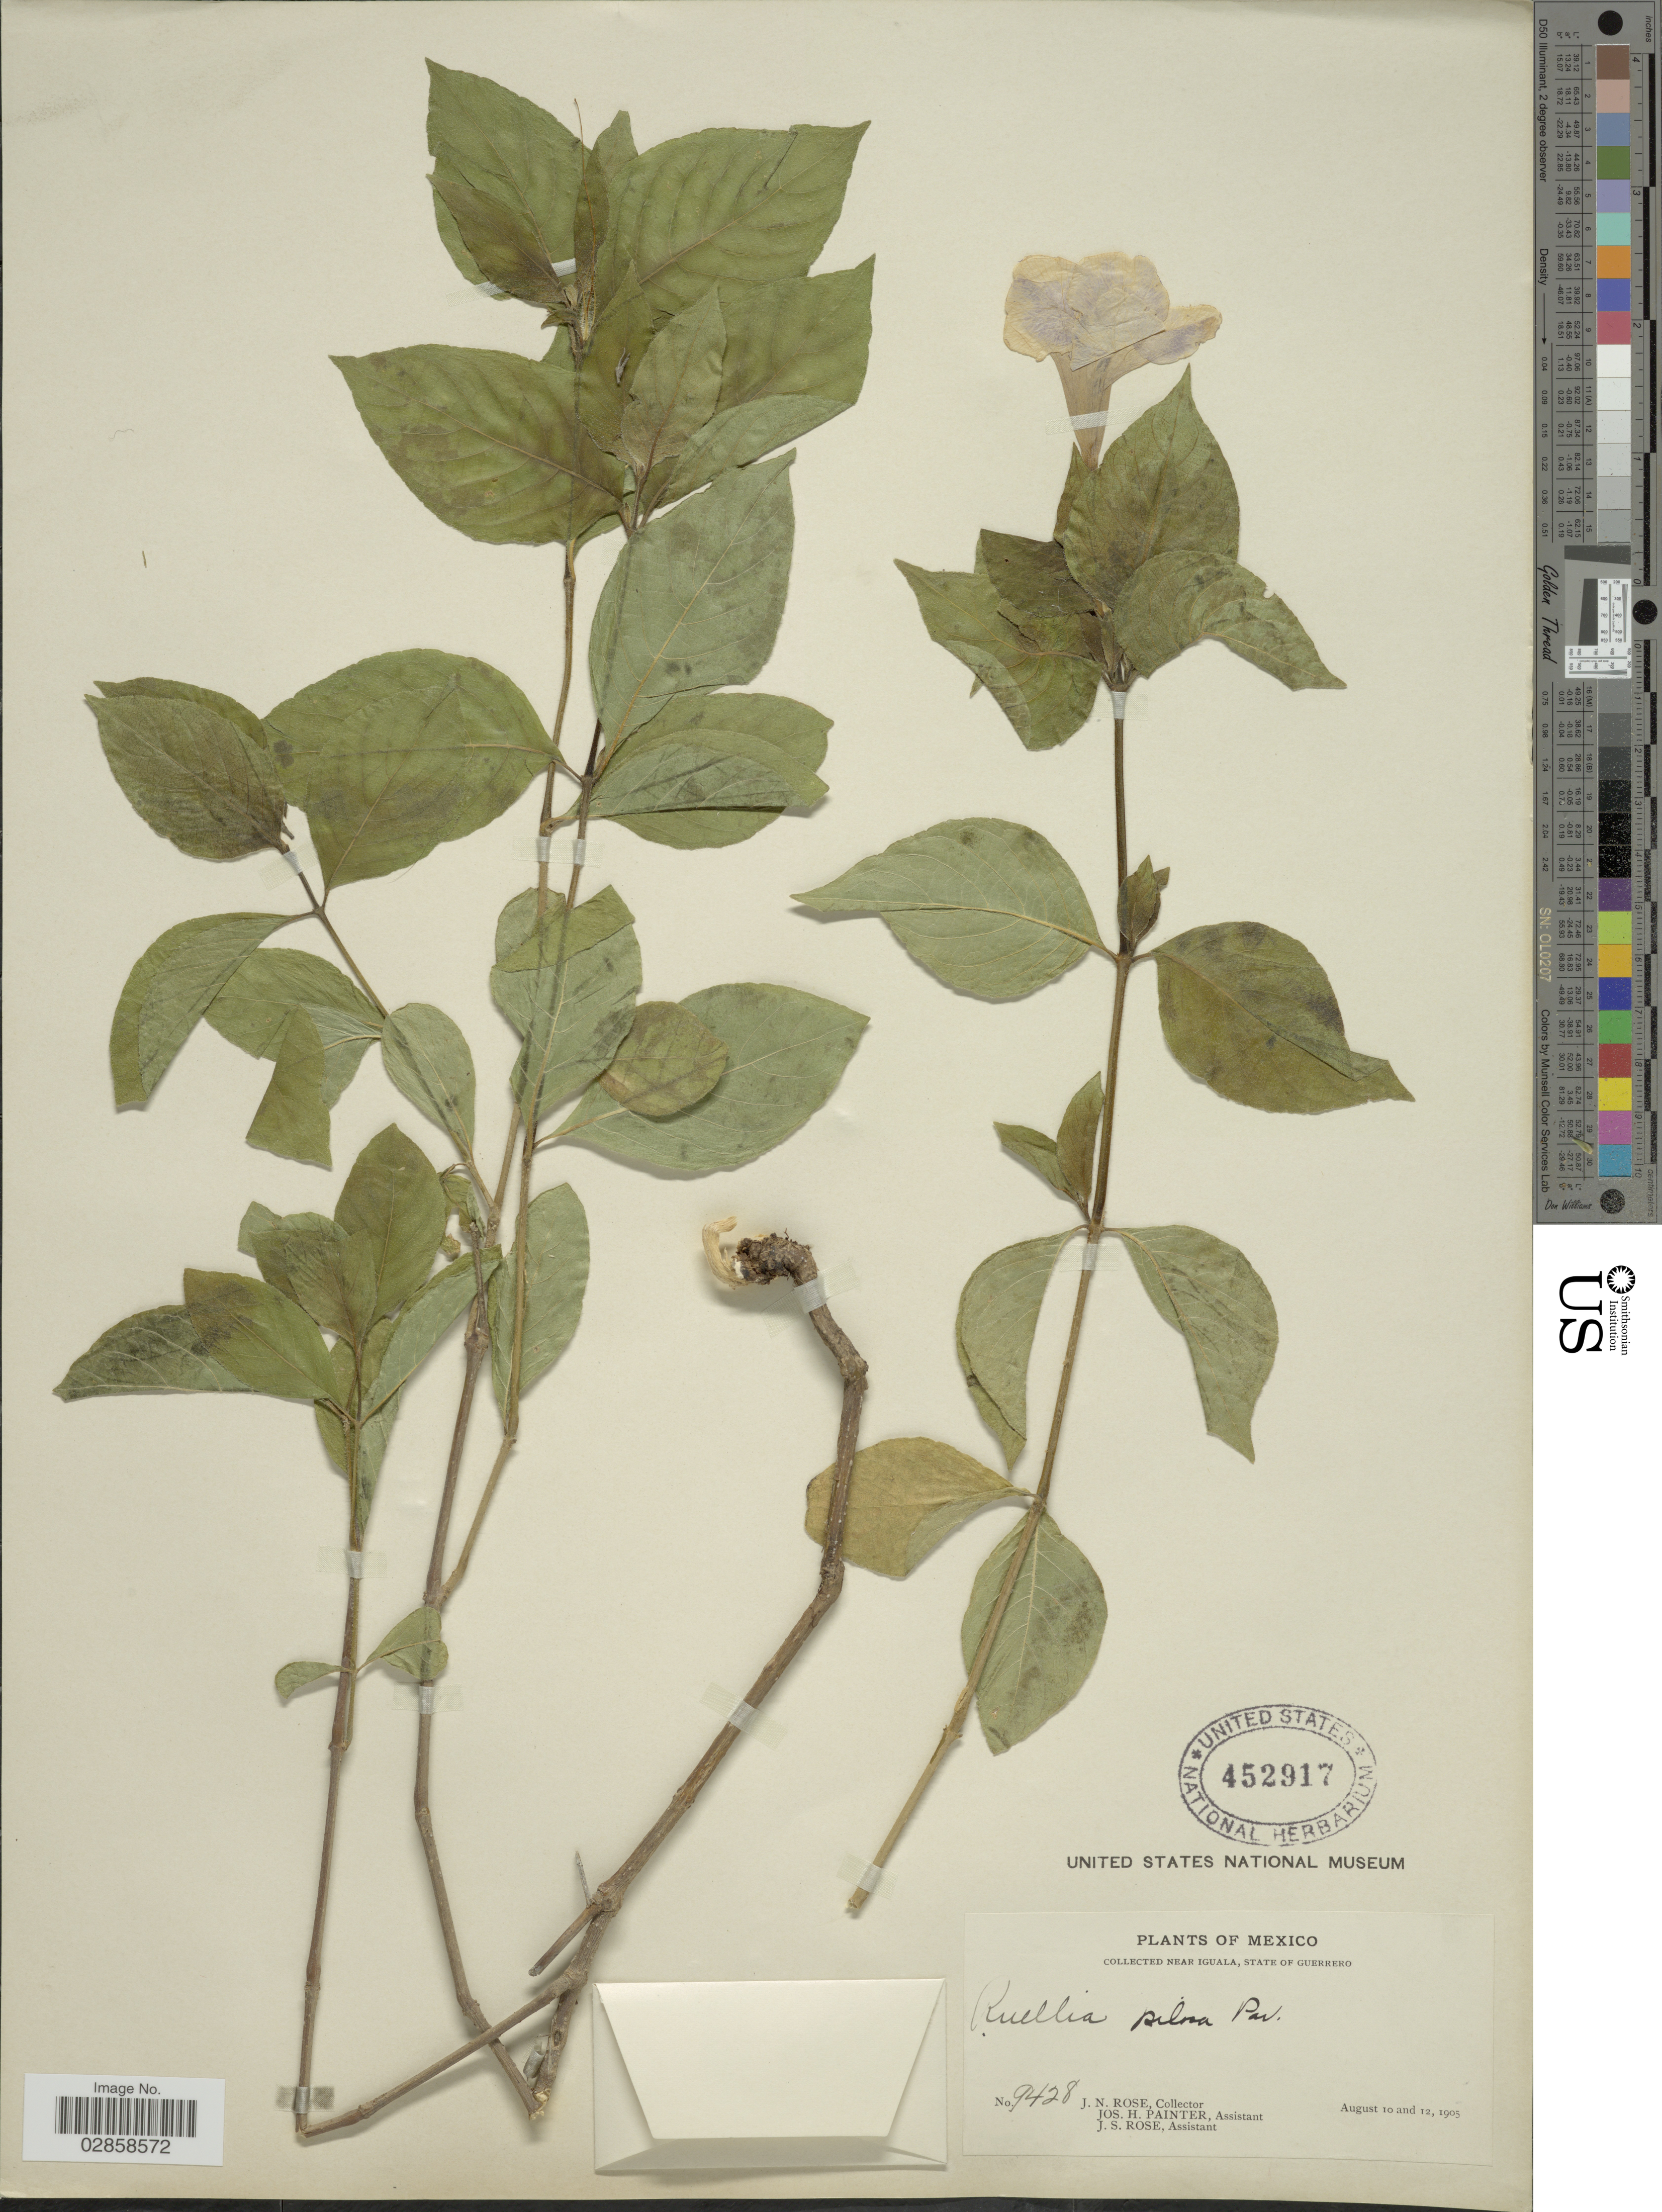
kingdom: Plantae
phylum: Tracheophyta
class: Magnoliopsida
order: Lamiales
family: Acanthaceae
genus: Ruellia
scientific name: Ruellia hookeriana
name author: (Nees) Hemsl.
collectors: J. N. Rose, J. H. Painter & J. S. Rose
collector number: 9428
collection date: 1905-08-10/1905-08-12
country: Mexico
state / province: Guerrero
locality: Near Iguala.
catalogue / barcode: US 452917